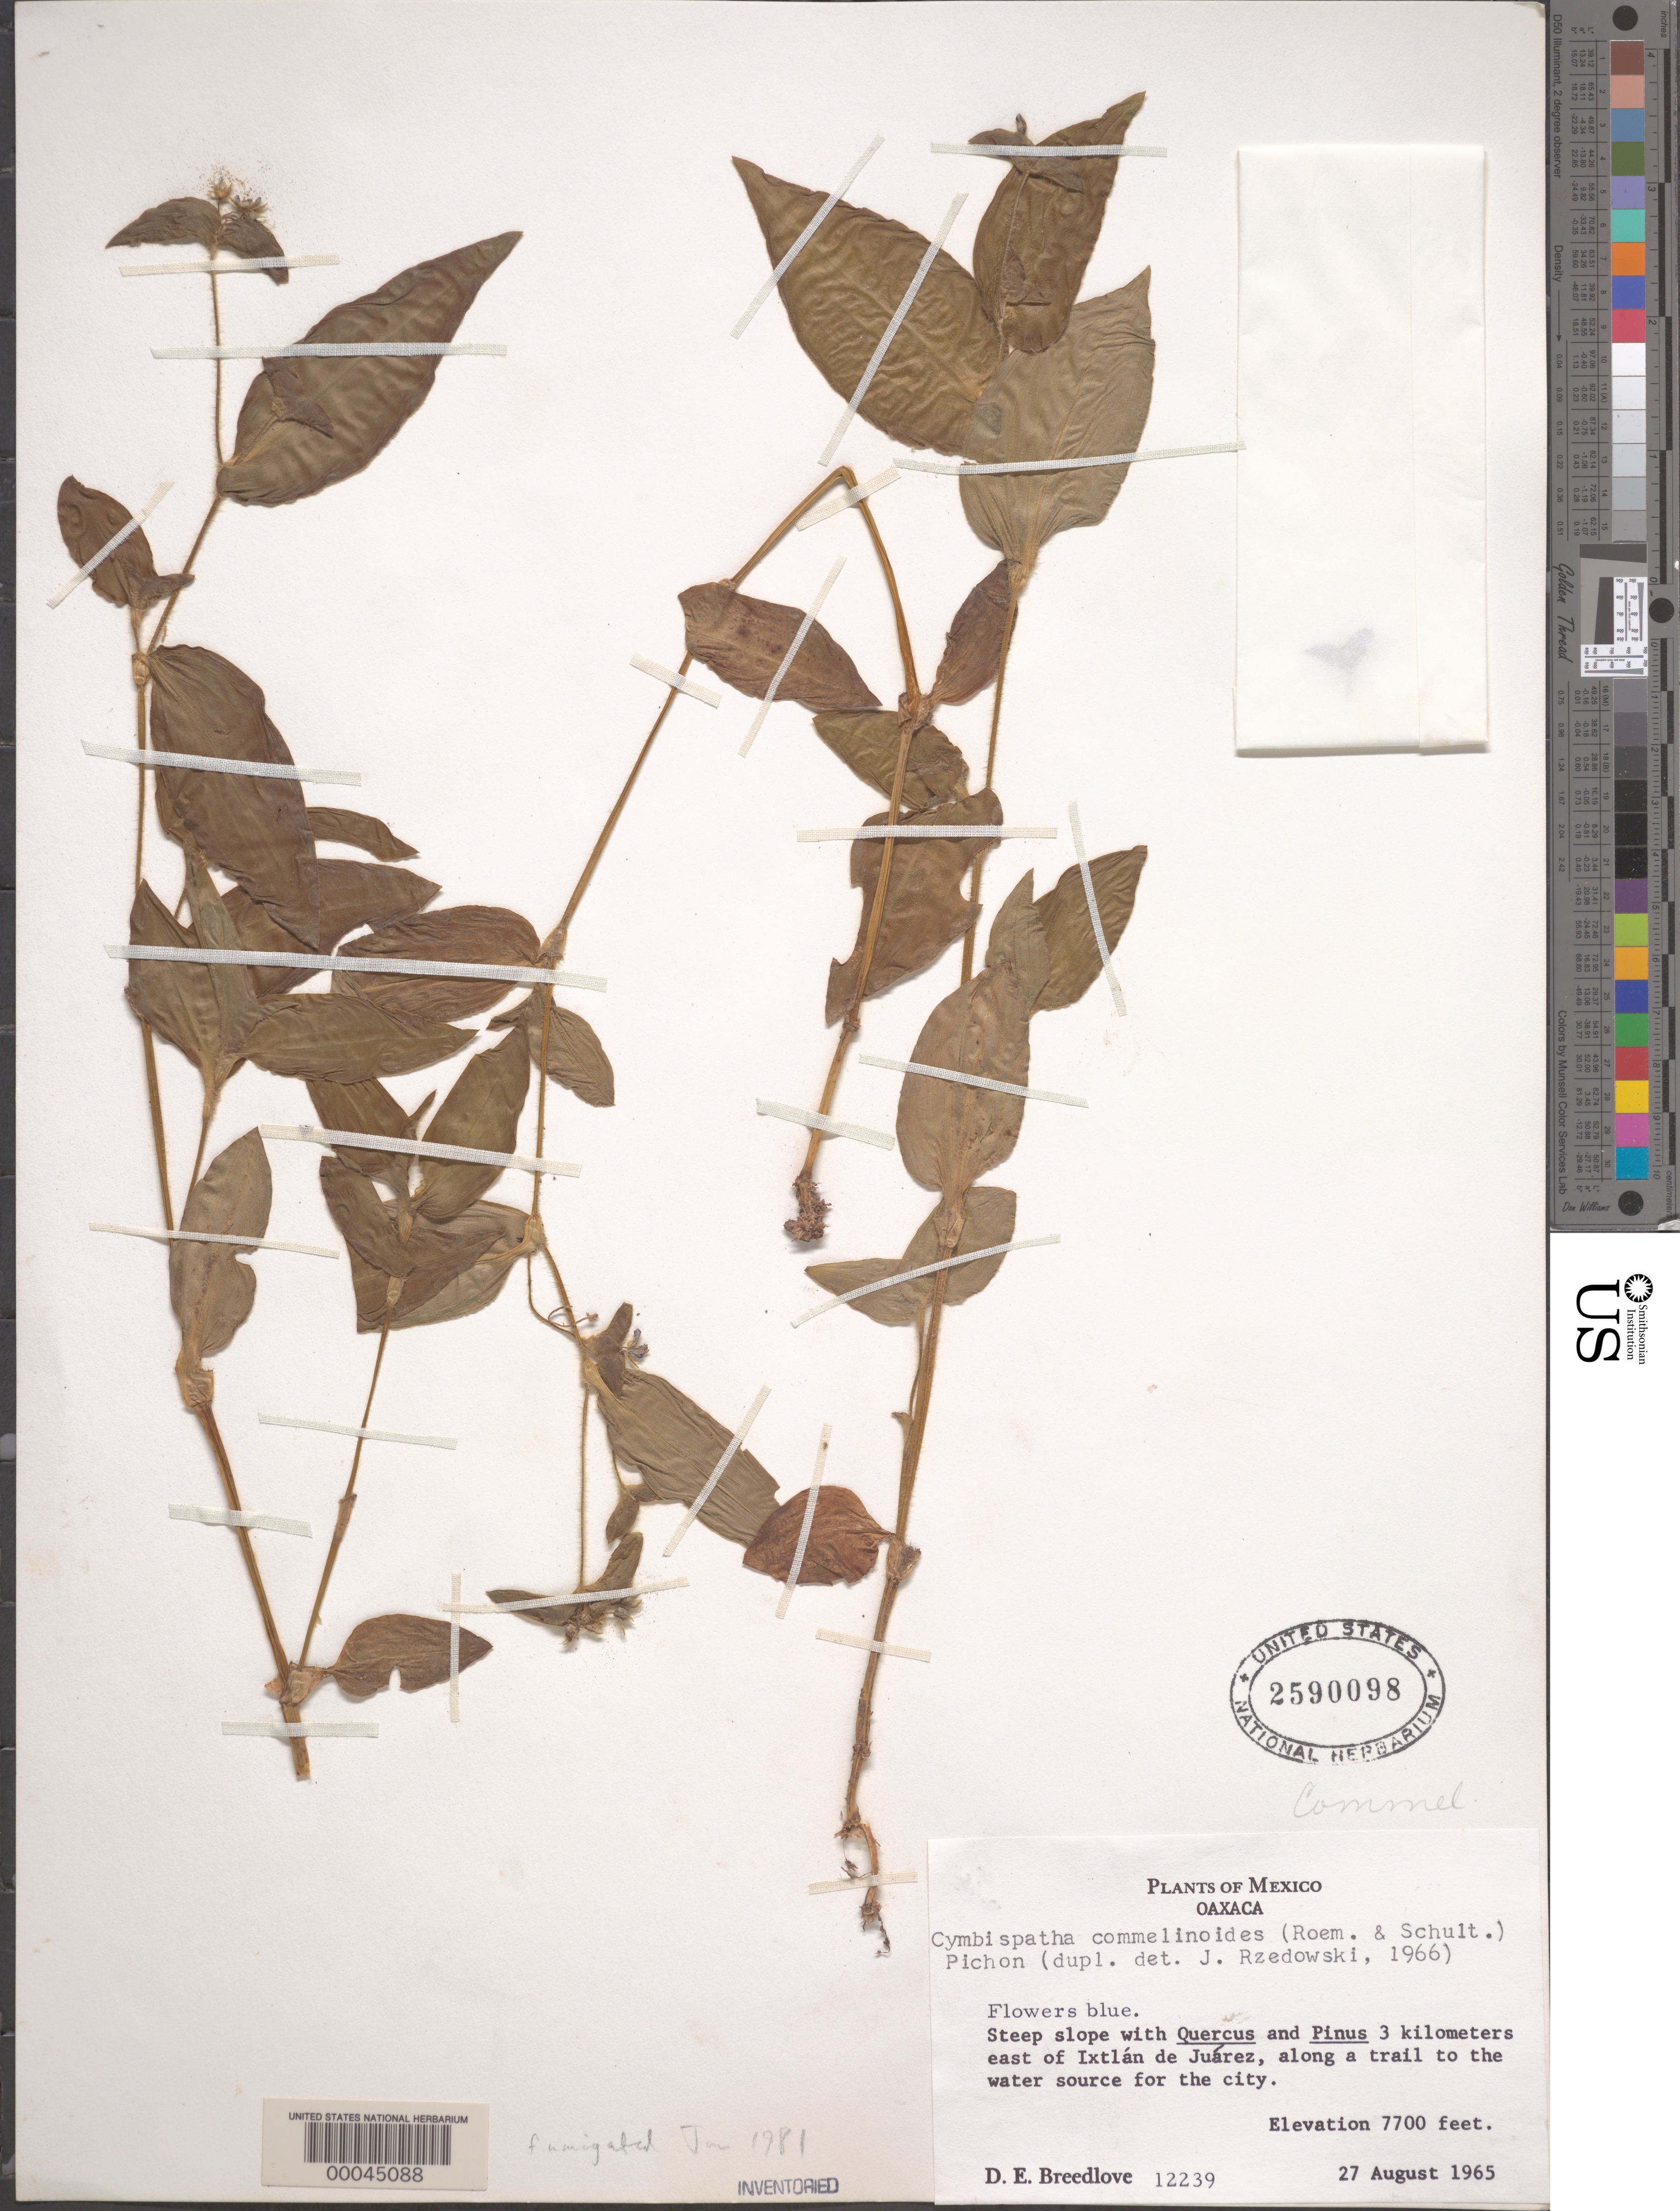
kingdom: Plantae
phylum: Tracheophyta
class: Liliopsida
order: Commelinales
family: Commelinaceae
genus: Tradescantia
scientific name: Tradescantia commelinoides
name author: Schult. & Schult. f.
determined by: Rzedowski, J.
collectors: D. E. Breedlove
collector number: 12239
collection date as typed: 27 Aug 1965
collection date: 1965-08-27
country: Mexico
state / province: Oaxaca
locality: E of Ixtlan de Juarez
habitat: Trailside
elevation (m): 2349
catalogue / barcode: US 2590098